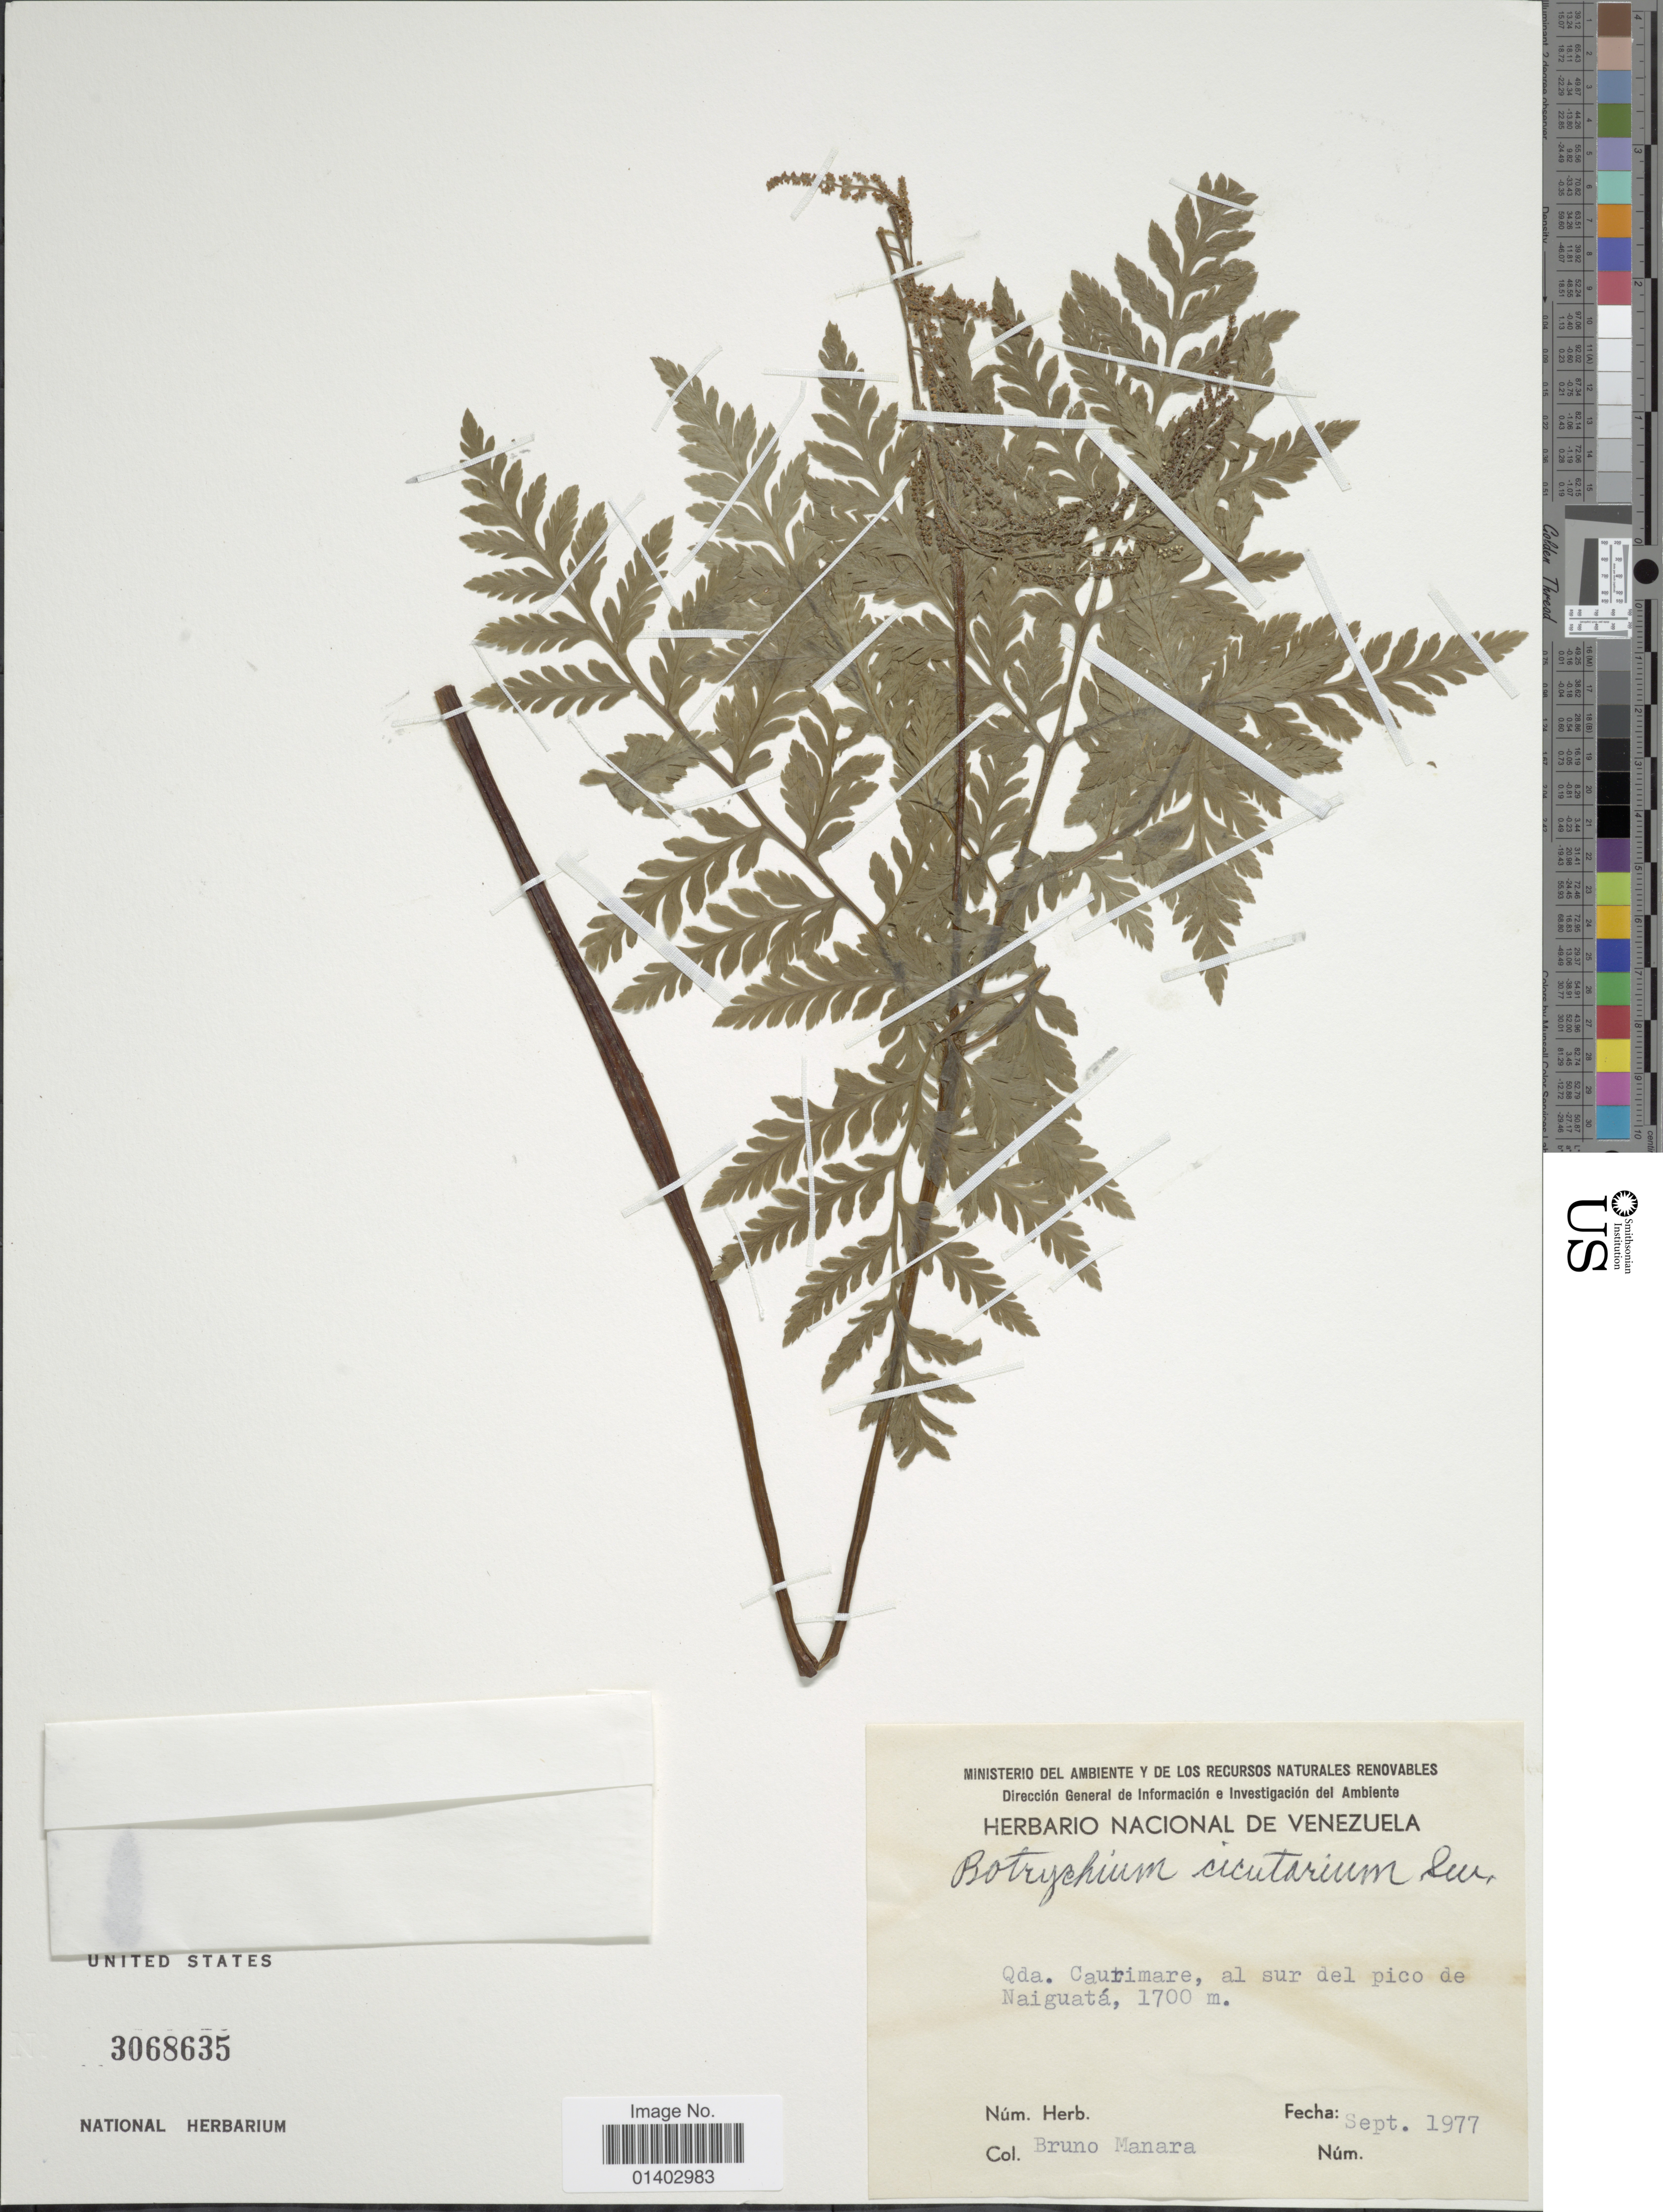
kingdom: Plantae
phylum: Tracheophyta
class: Polypodiopsida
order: Ophioglossales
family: Ophioglossaceae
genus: Botrychium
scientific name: Botrychium virginianum var. mexicanum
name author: Hook. & Grev.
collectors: B. Manara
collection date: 1977-09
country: Venezuela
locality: Qda, Cuarimare, al sur del pico de Naiguatá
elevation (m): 1700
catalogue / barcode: US 3068635